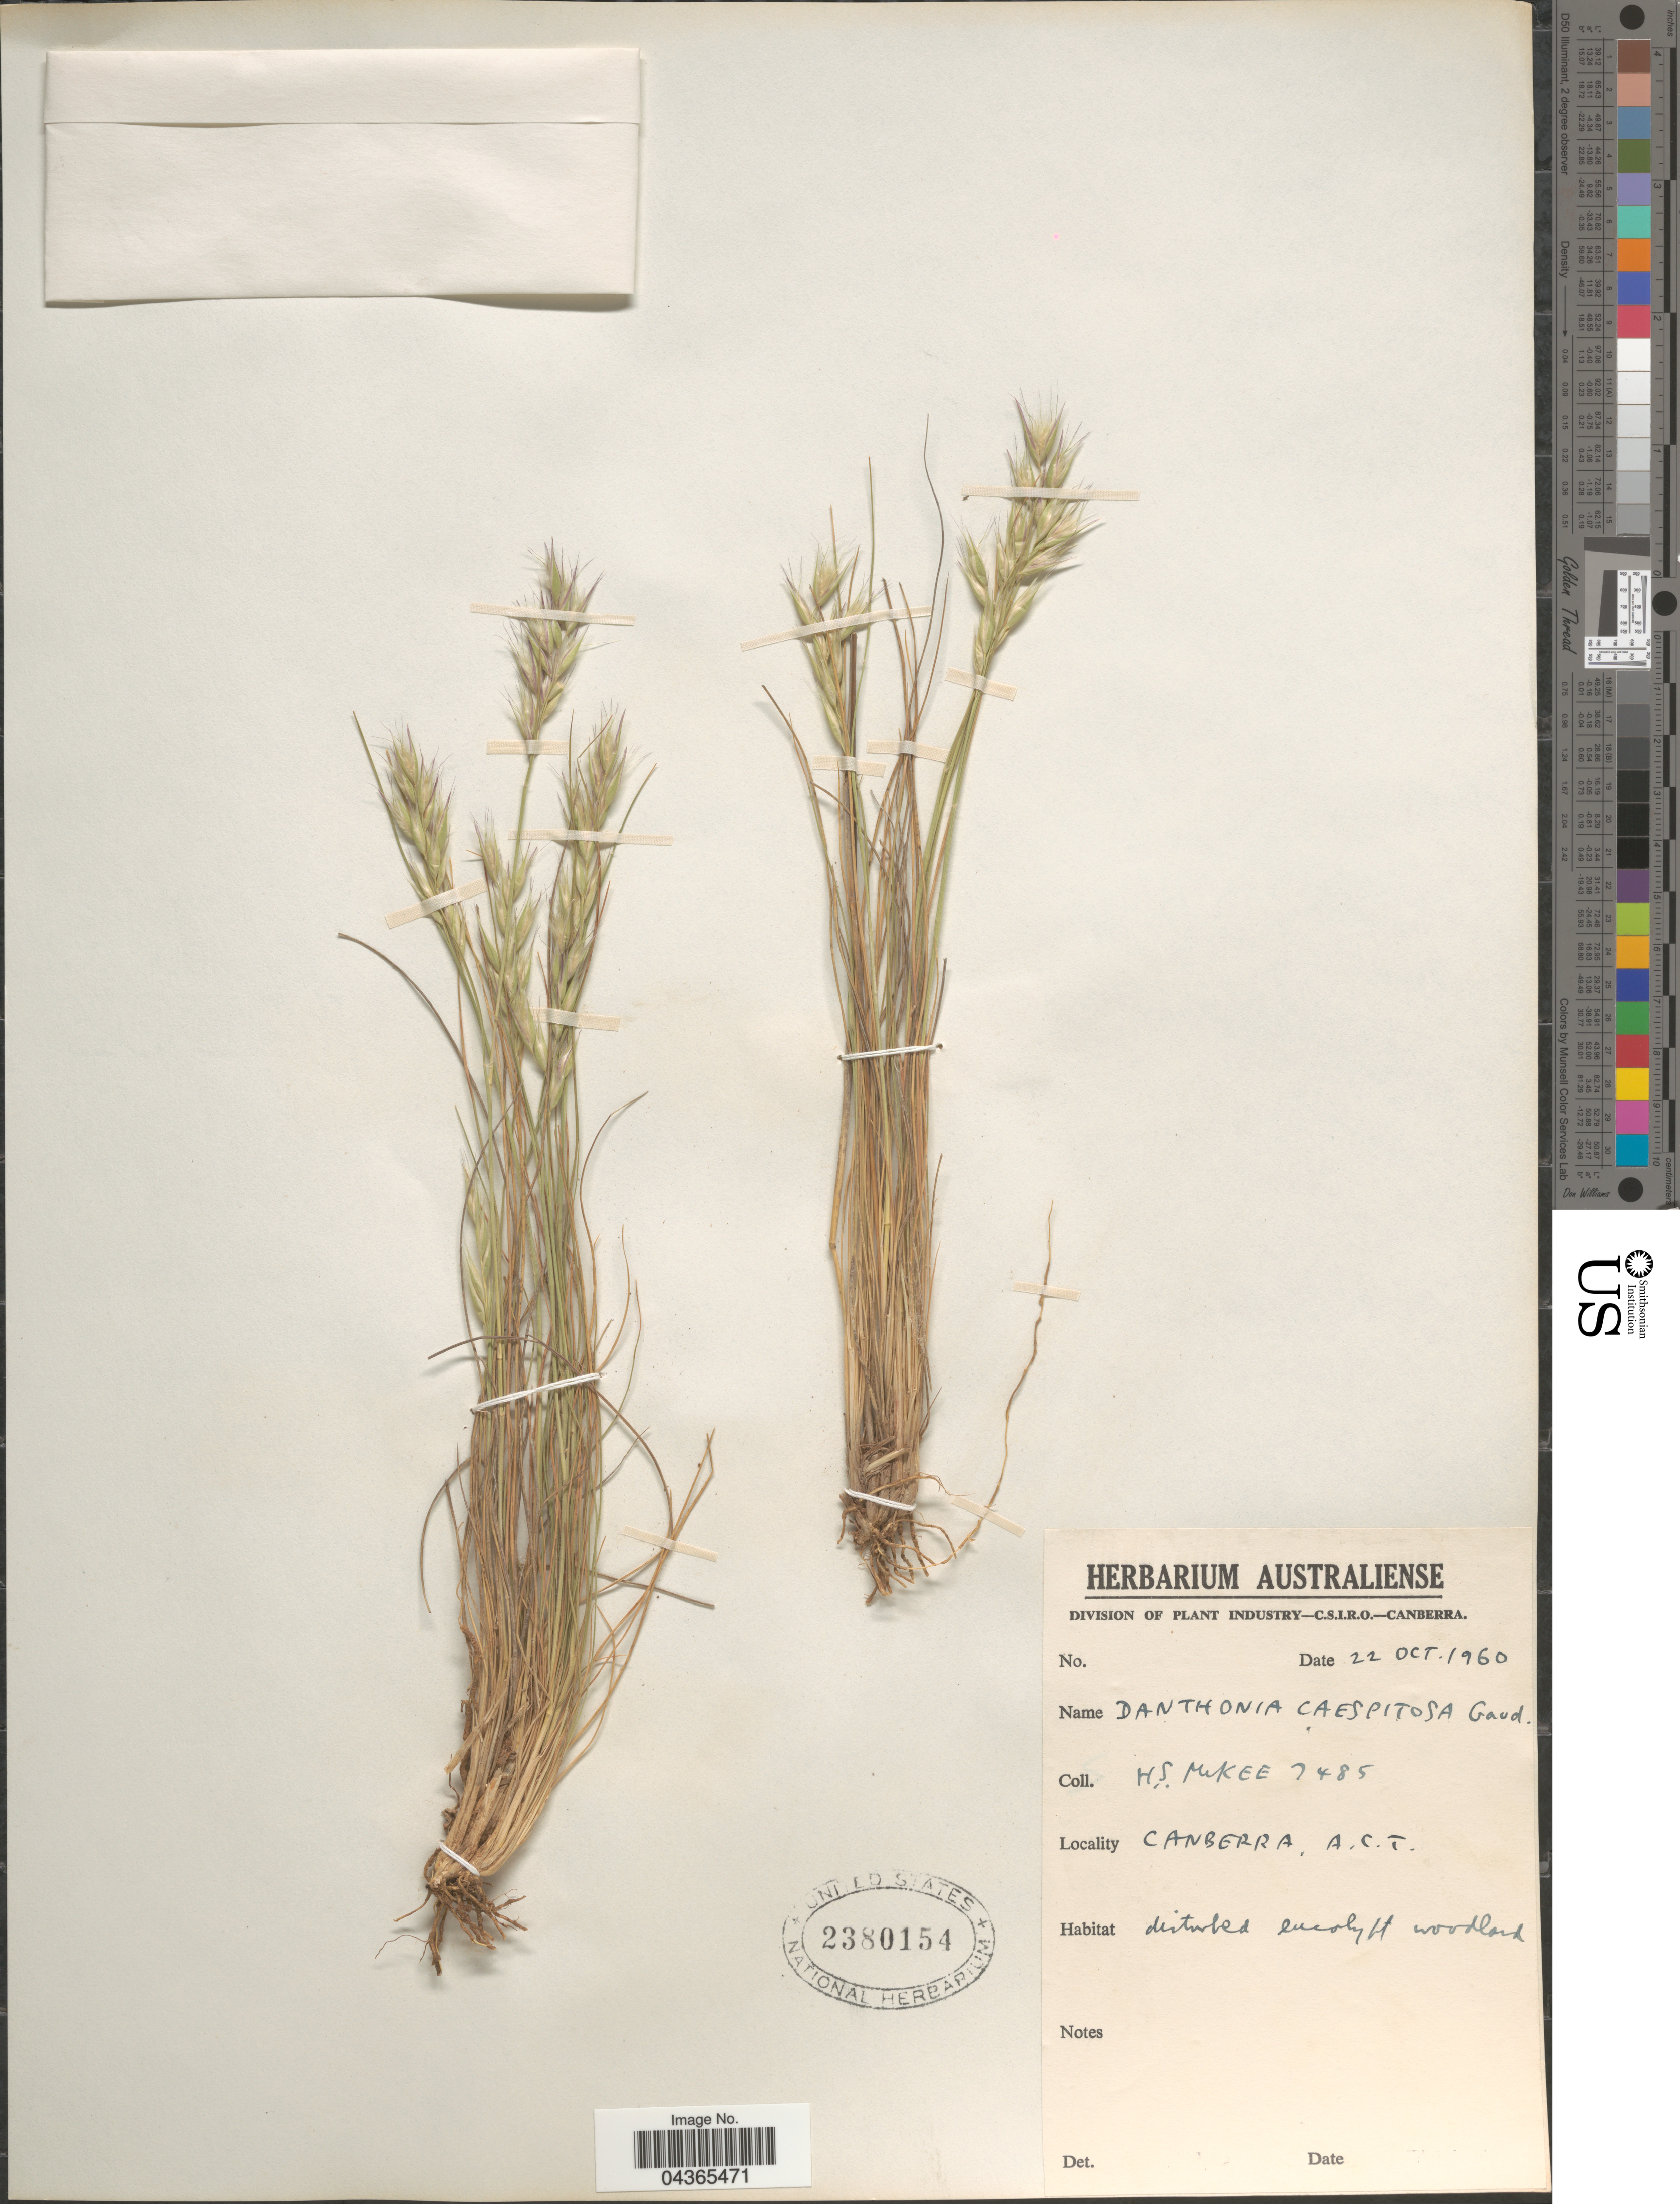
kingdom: Plantae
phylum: Tracheophyta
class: Liliopsida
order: Poales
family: Poaceae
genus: Rytidosperma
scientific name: Rytidosperma caespitosum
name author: (Gaudich.) Connor & Edgar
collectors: H. S. McKee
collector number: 7485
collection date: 1960-10-22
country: Australia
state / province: Australian Capital Territory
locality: Canberra, A.C.T.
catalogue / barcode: US 2380154